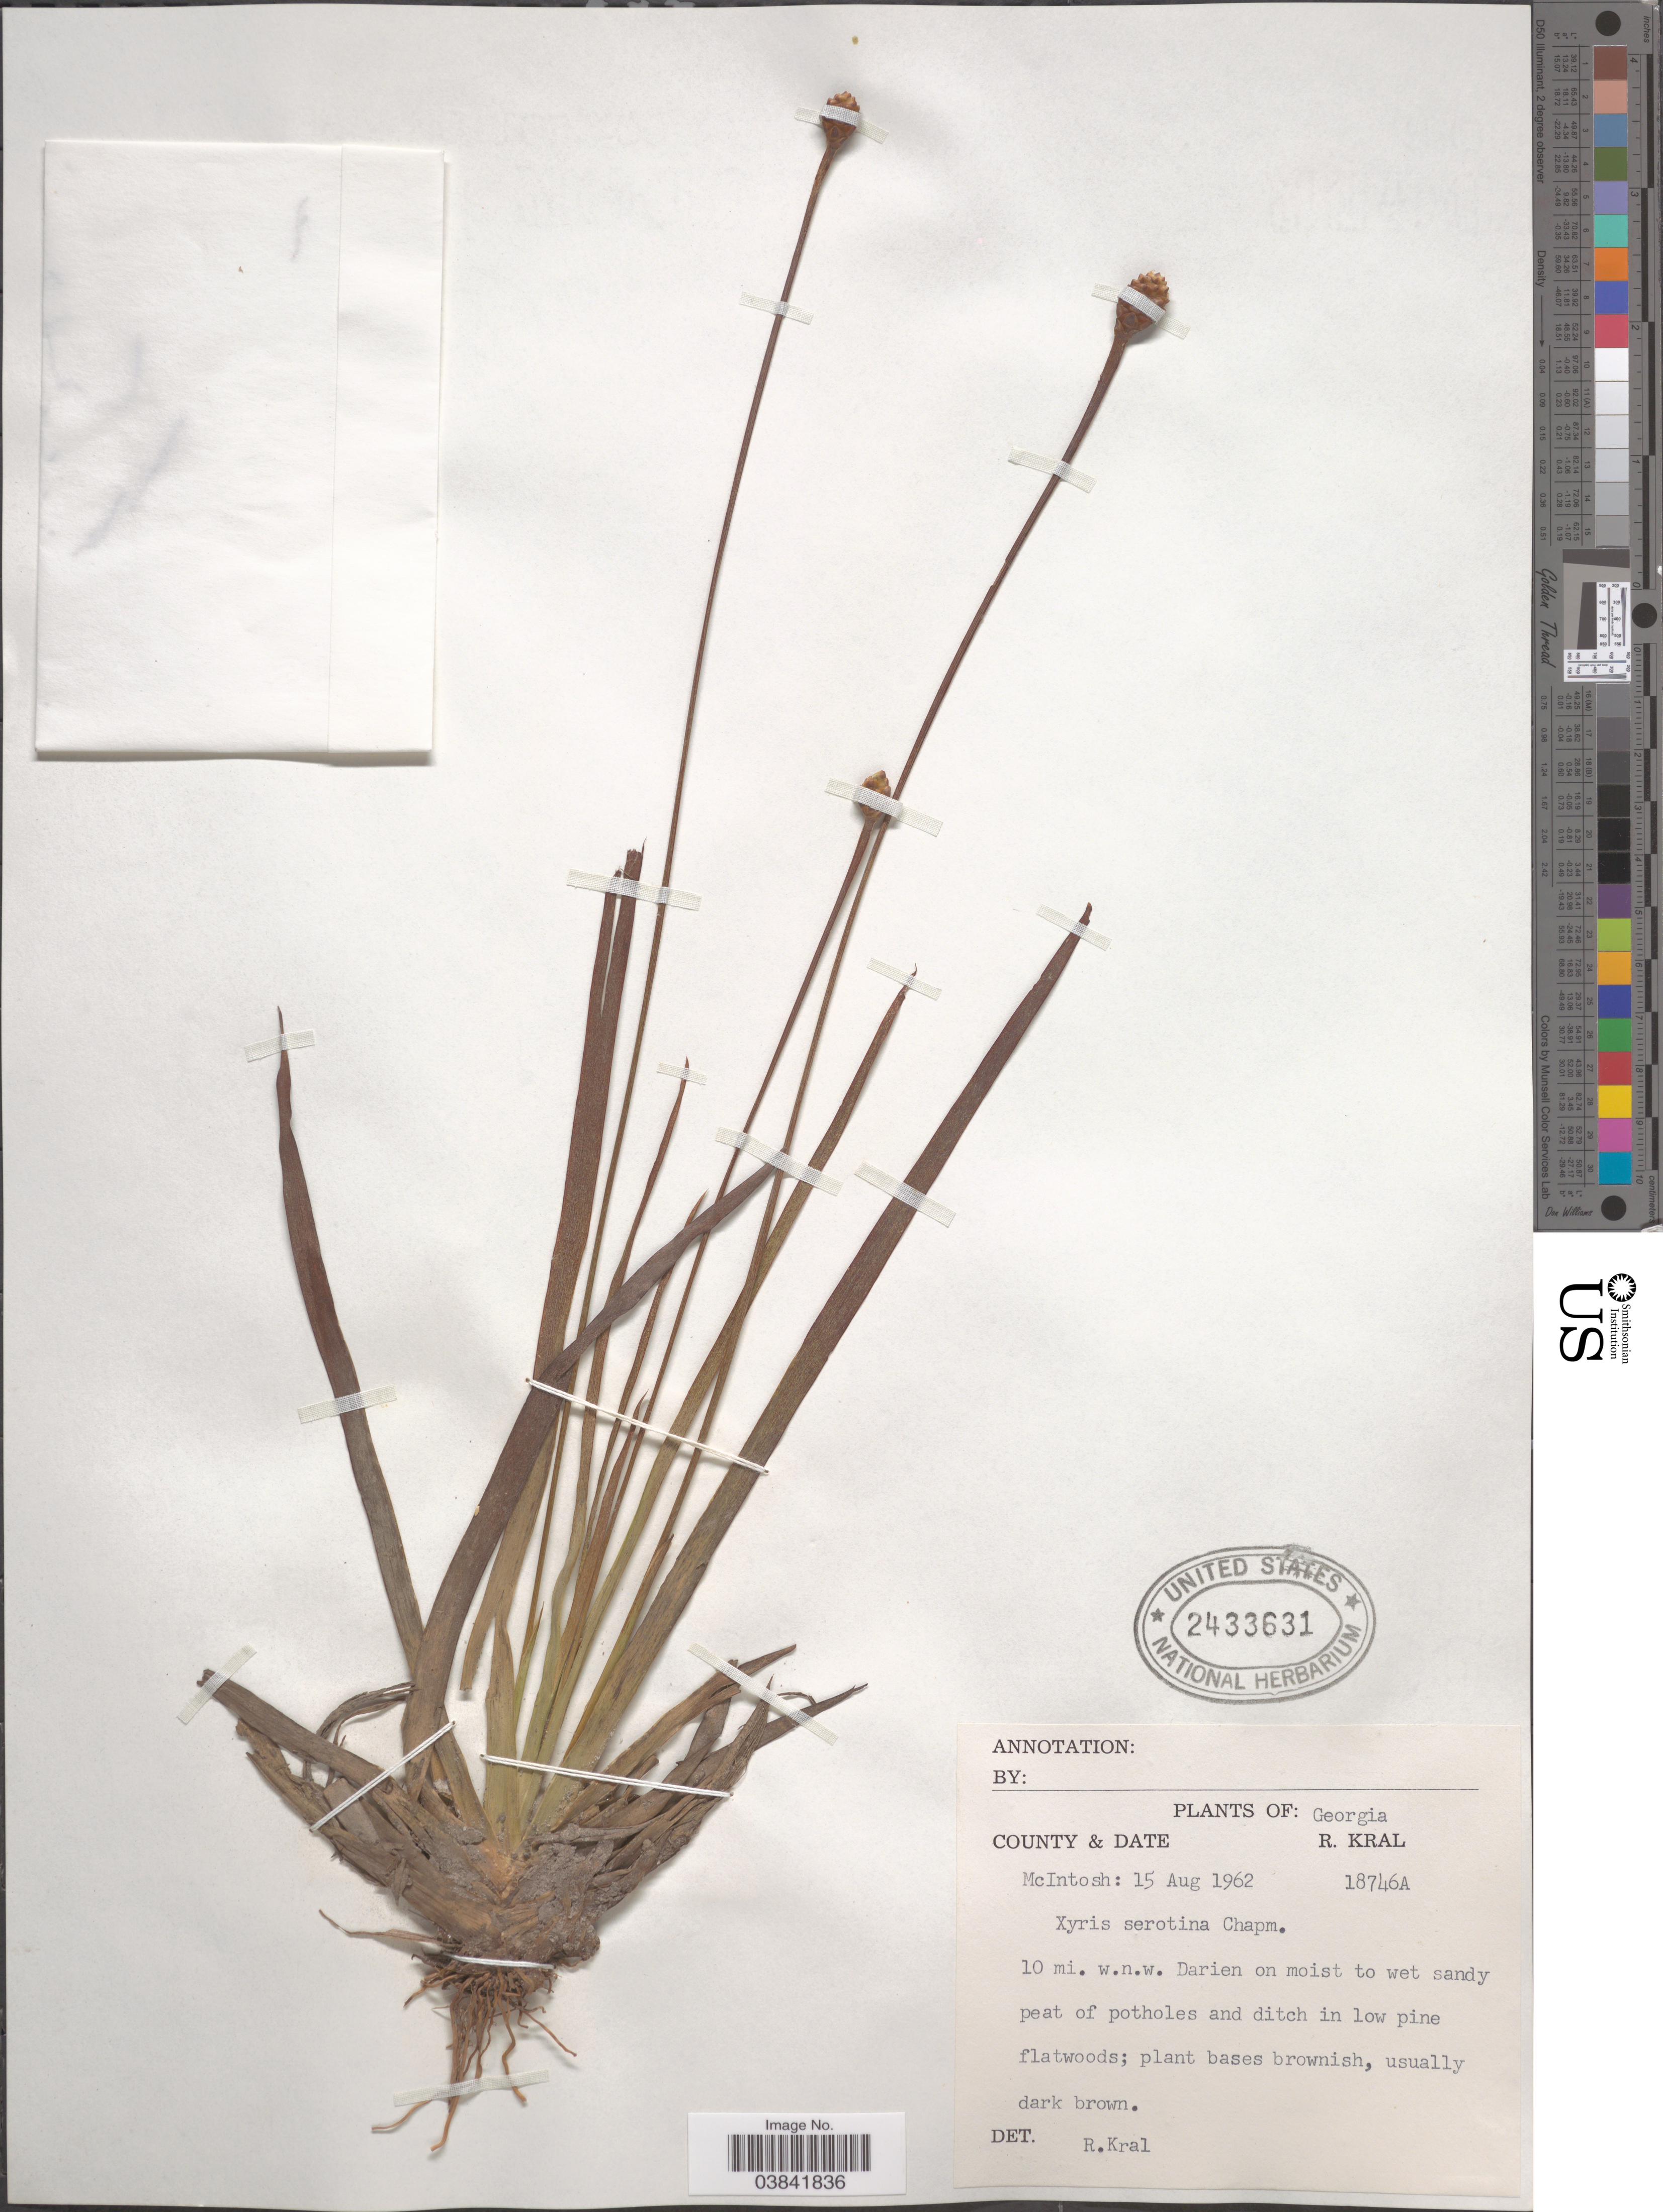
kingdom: Plantae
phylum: Tracheophyta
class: Liliopsida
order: Poales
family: Xyridaceae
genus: Xyris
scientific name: Xyris serotina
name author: Chapm.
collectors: R. Kral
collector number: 18746A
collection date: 1962-08-15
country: United States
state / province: Georgia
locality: County McIntosh: 10 mi. w. n. w. Darien on moist to wet sandy peat of potholes and ditch in low pine flatwoods.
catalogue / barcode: US 2433631